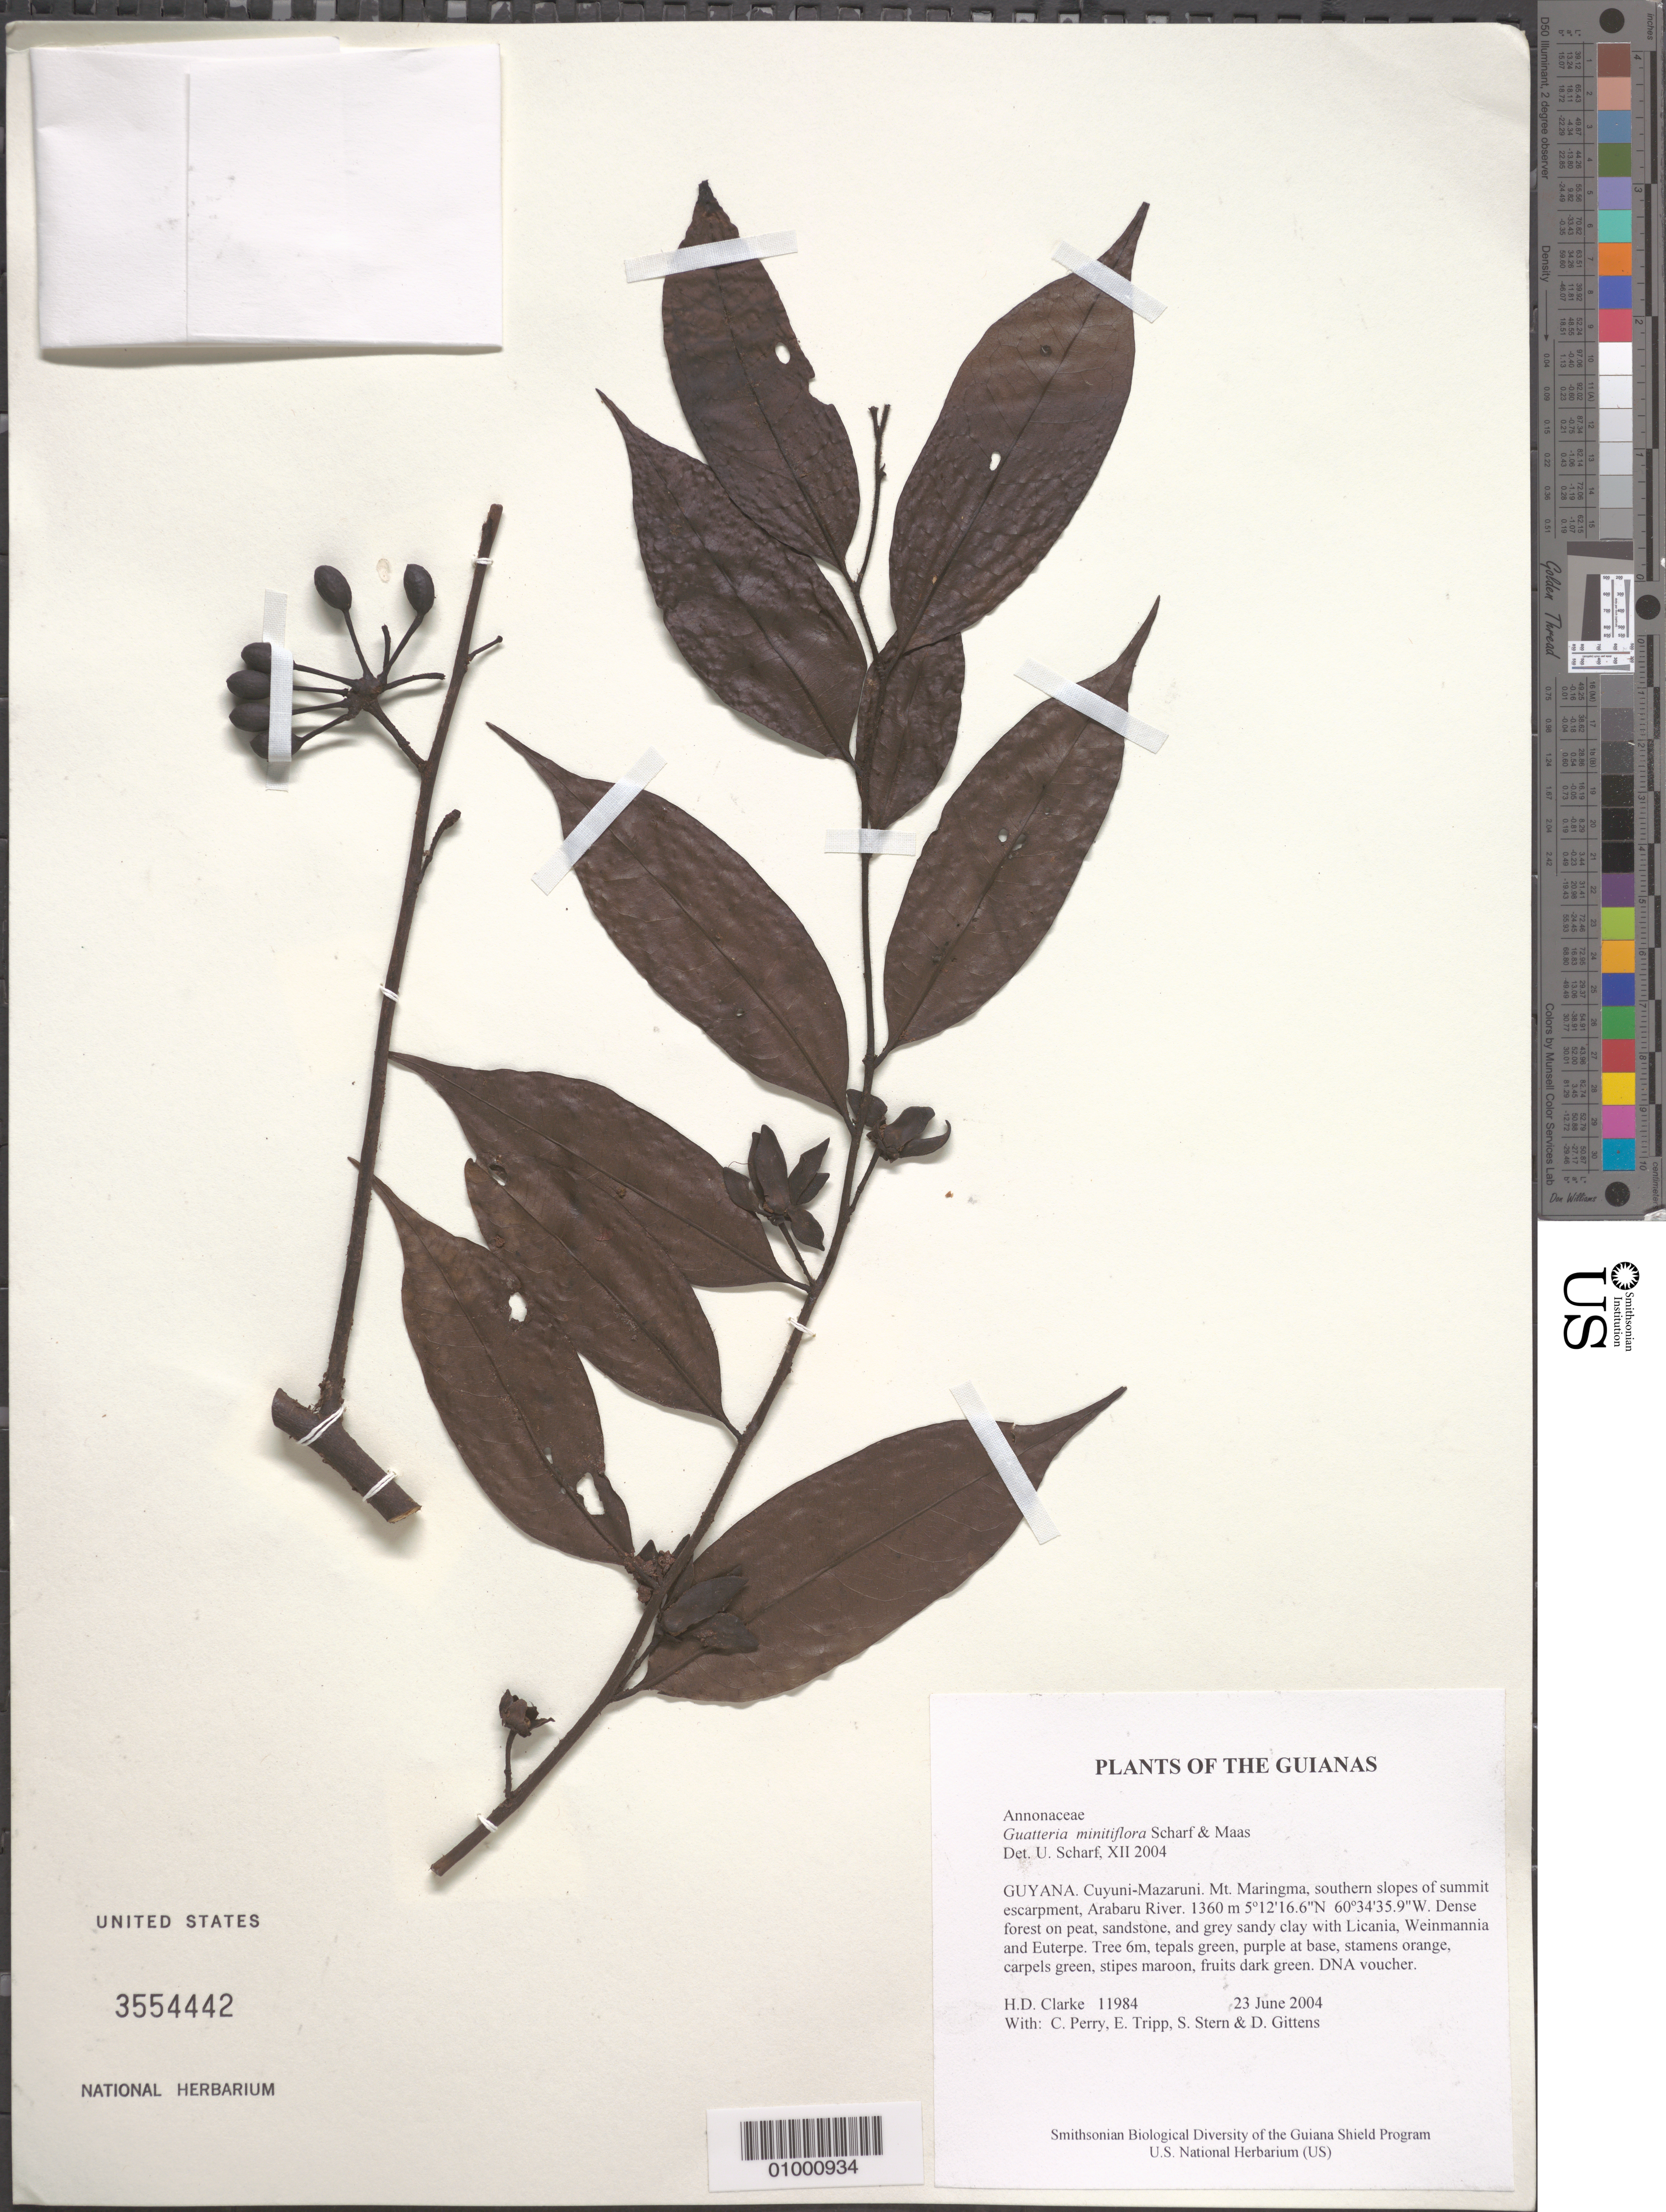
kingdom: Plantae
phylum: Tracheophyta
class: Magnoliopsida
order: Magnoliales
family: Annonaceae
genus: Guatteria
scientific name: Guatteria minutiflora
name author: Scharf & Maas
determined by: Scharf, U.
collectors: H. D. Clarke, C. Perry, E. Tripp, S. R. Stern & D. Gittens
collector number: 11984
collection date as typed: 23 June 2004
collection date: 2004-06-23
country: Guyana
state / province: Cuyuni-Mazaruni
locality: Mt. Maringma, southern slopes of summit escarpment, Arabaru River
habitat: Dense forest on peat, sandstone, and grey sandy clay with Licania, Weinmannia and Euterpe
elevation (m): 1360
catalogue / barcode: US 3554442